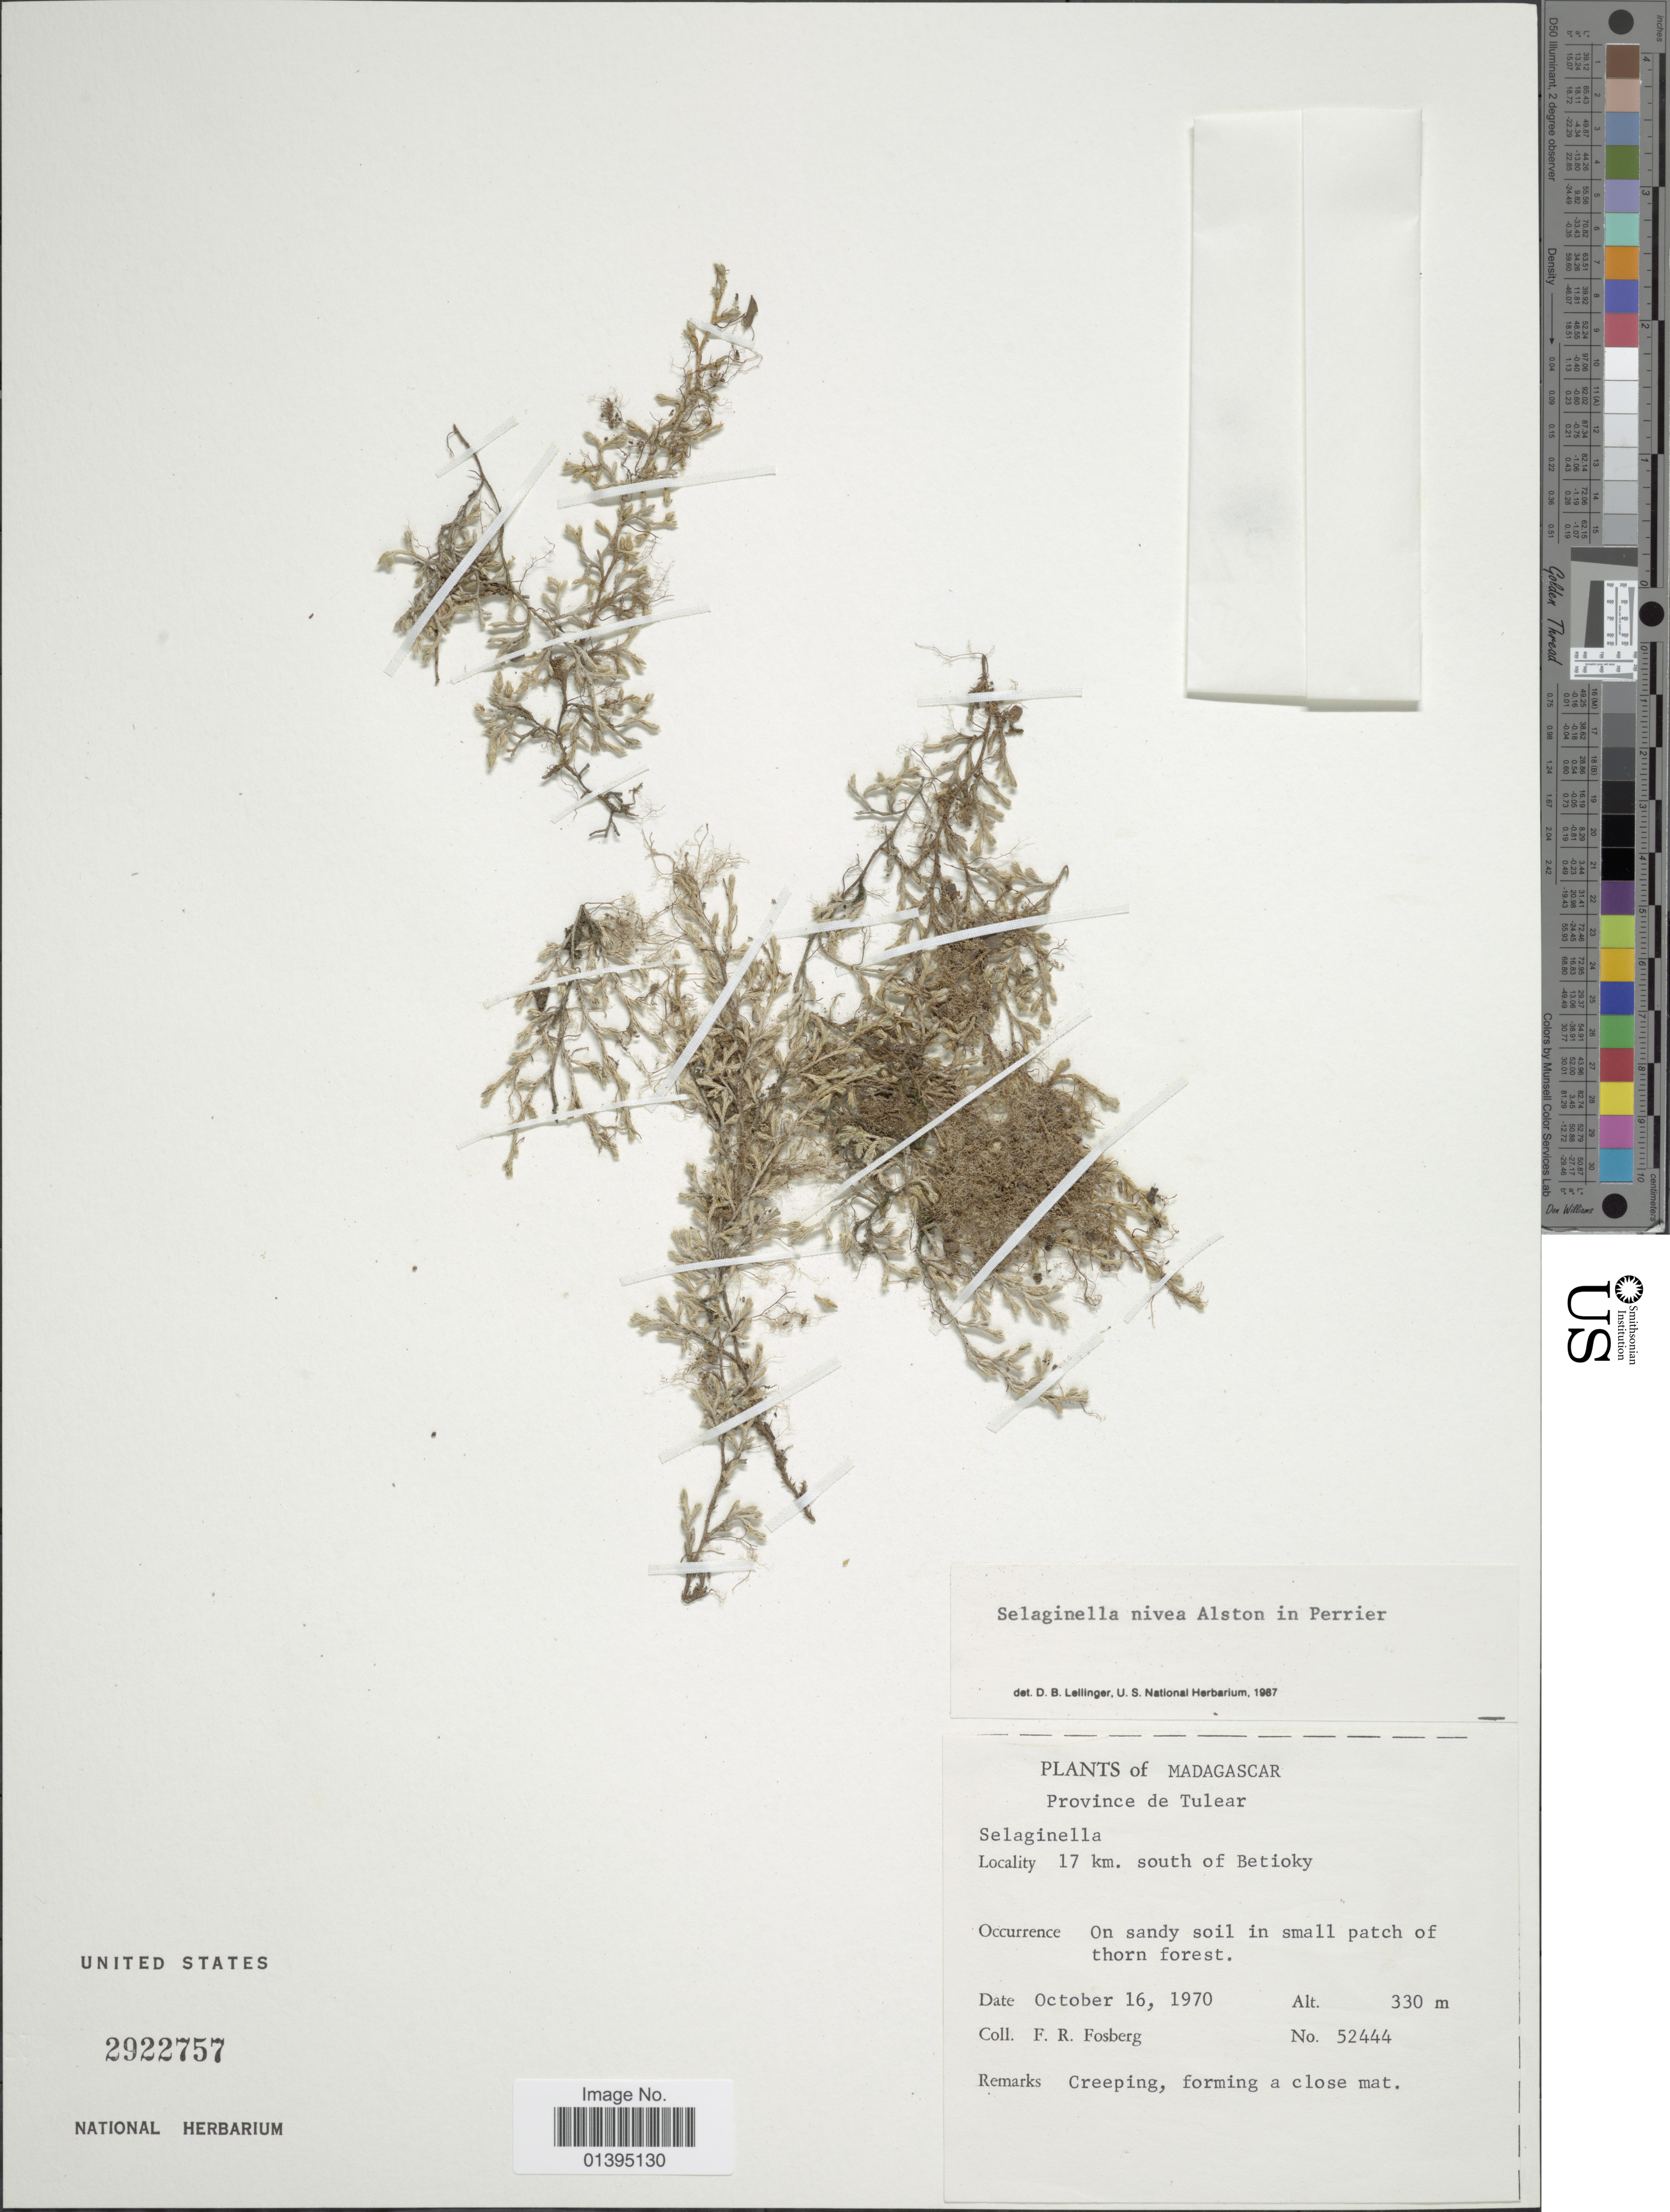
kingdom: Plantae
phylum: Tracheophyta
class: Lycopodiopsida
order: Selaginellales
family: Selaginellaceae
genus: Selaginella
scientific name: Selaginella nivea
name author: Alston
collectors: F. R. Fosberg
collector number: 52444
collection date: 1970-10-16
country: Madagascar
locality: Province de Tulear, 17 km south of Betioky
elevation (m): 330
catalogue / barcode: US 2922757